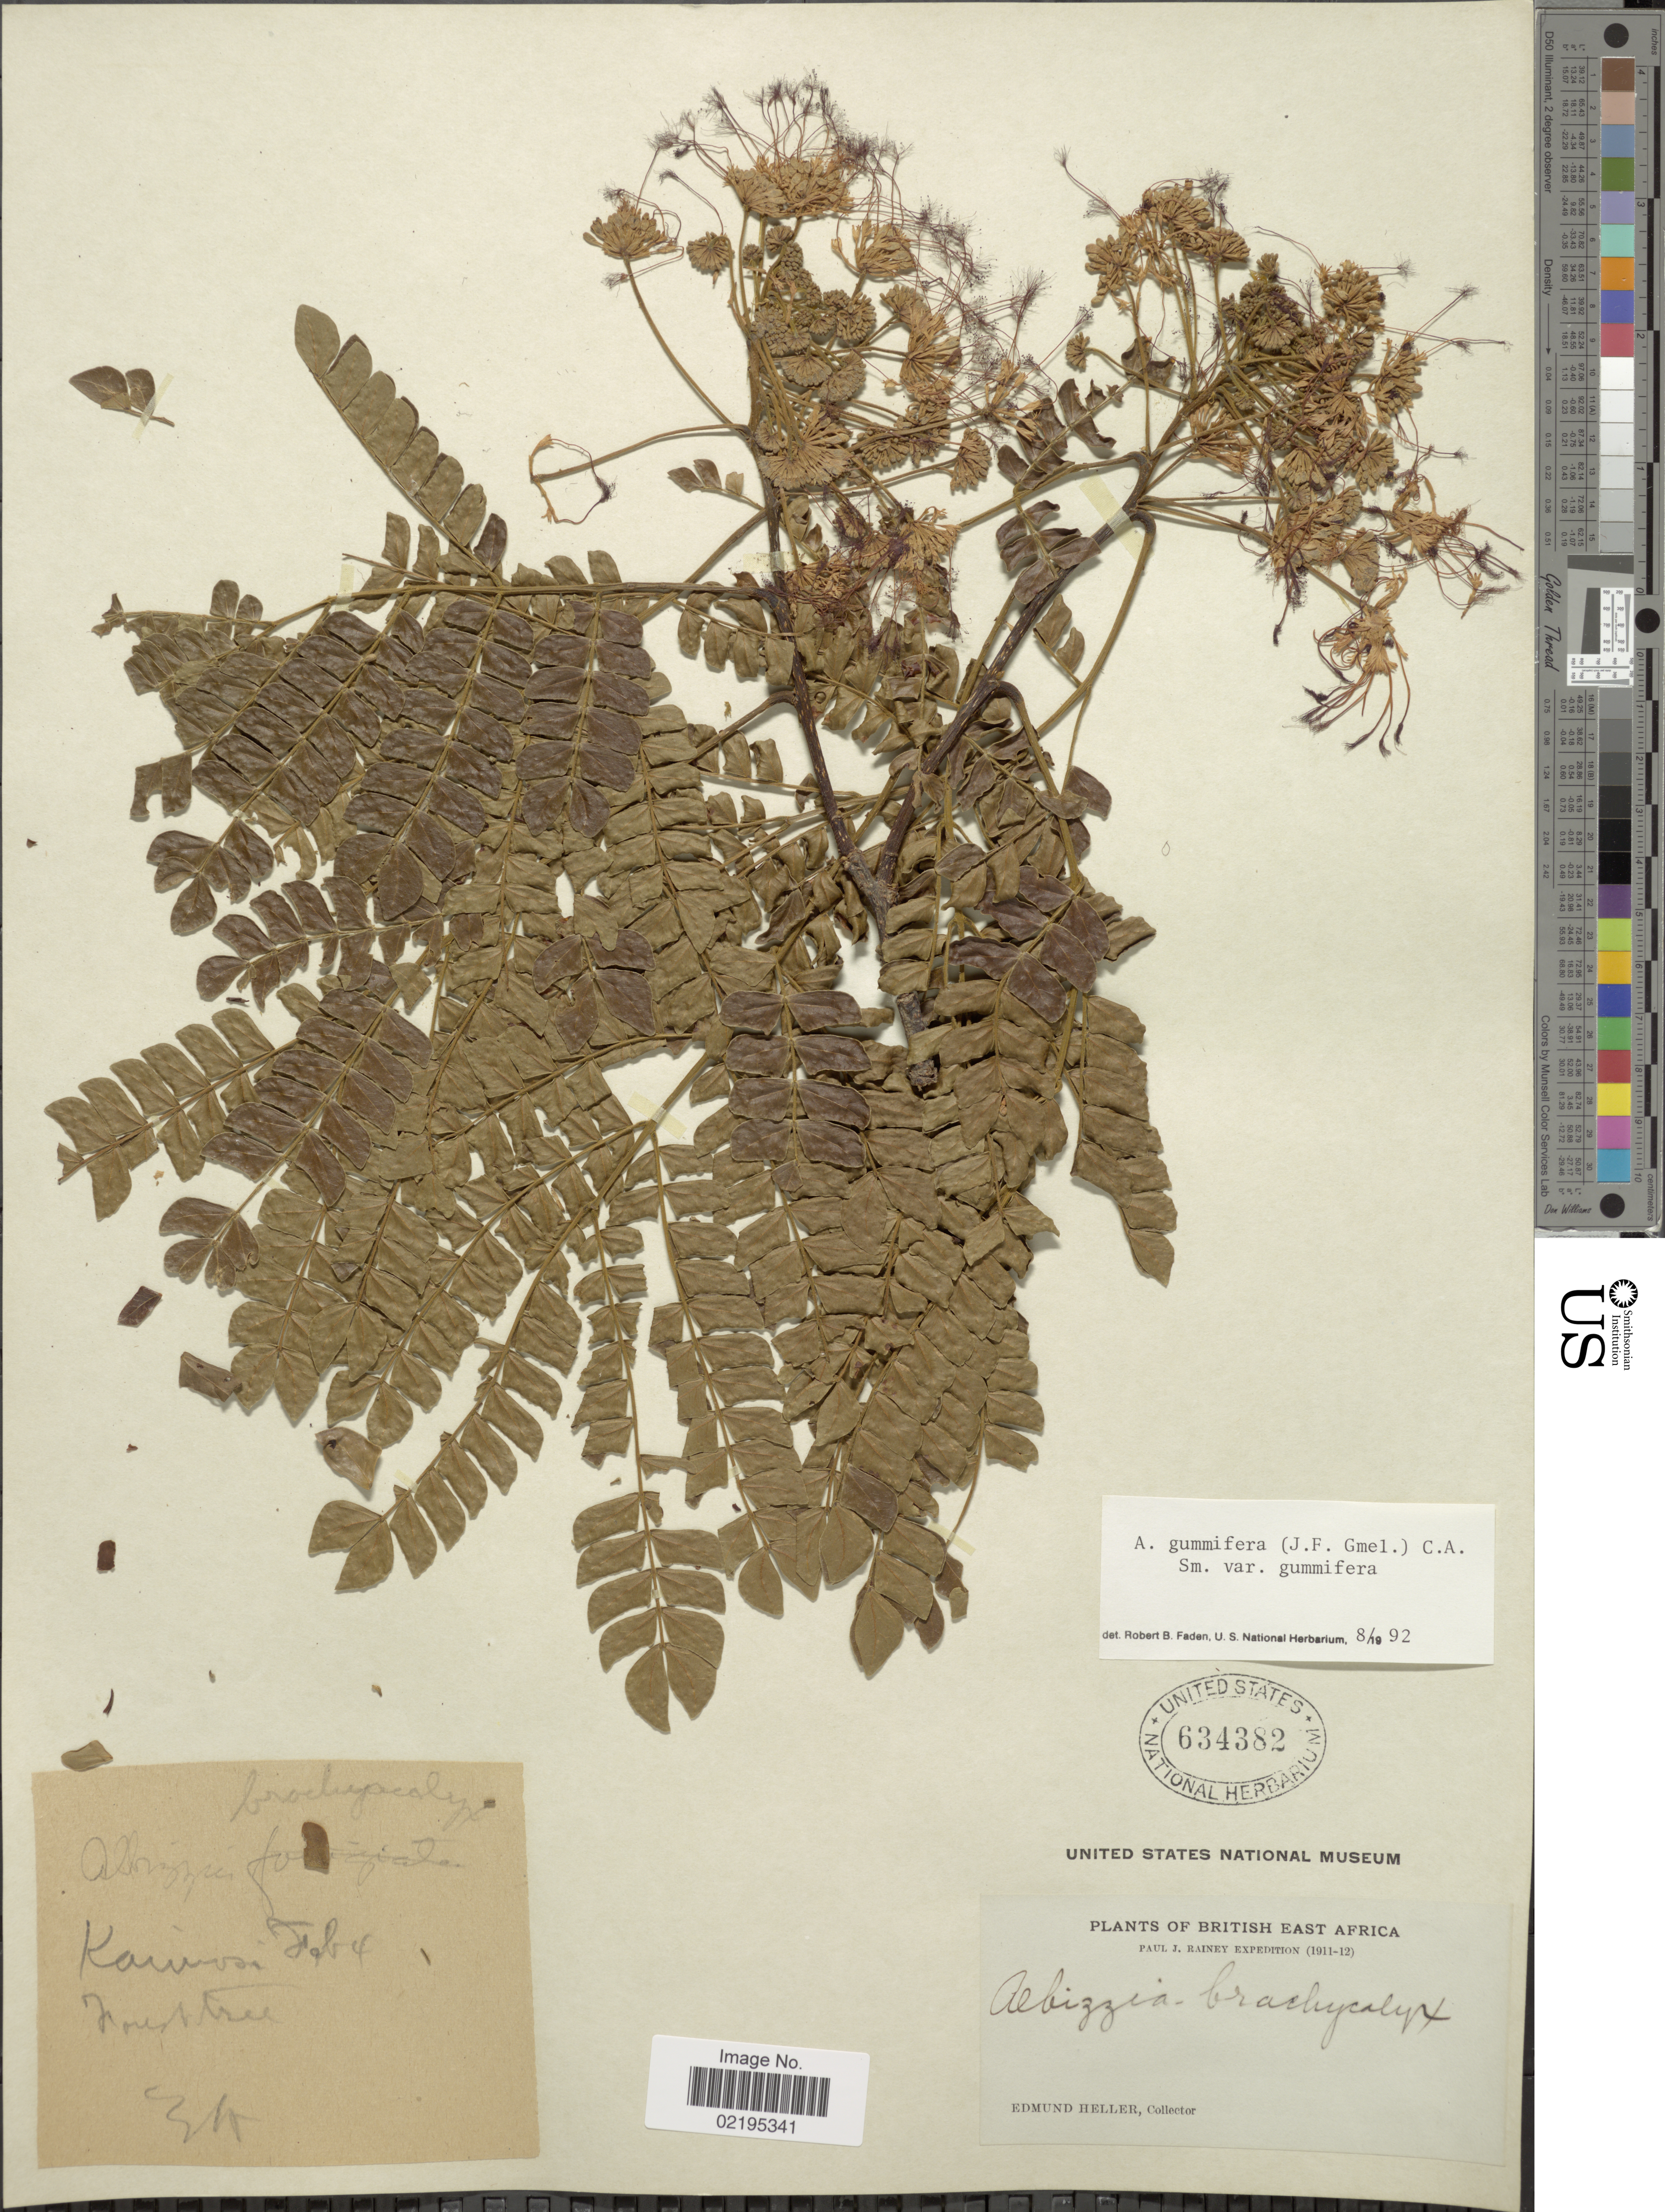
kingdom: Plantae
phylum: Tracheophyta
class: Magnoliopsida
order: Fabales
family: Fabaceae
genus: Albizia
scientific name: Albizia gummifera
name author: (J.F. Gmel.) C.A. Sm.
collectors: E. Heller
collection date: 1911-02-04/1912-02-04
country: Kenya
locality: British East Africa, Kaiwosi [interpreted]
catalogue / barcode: US 634382